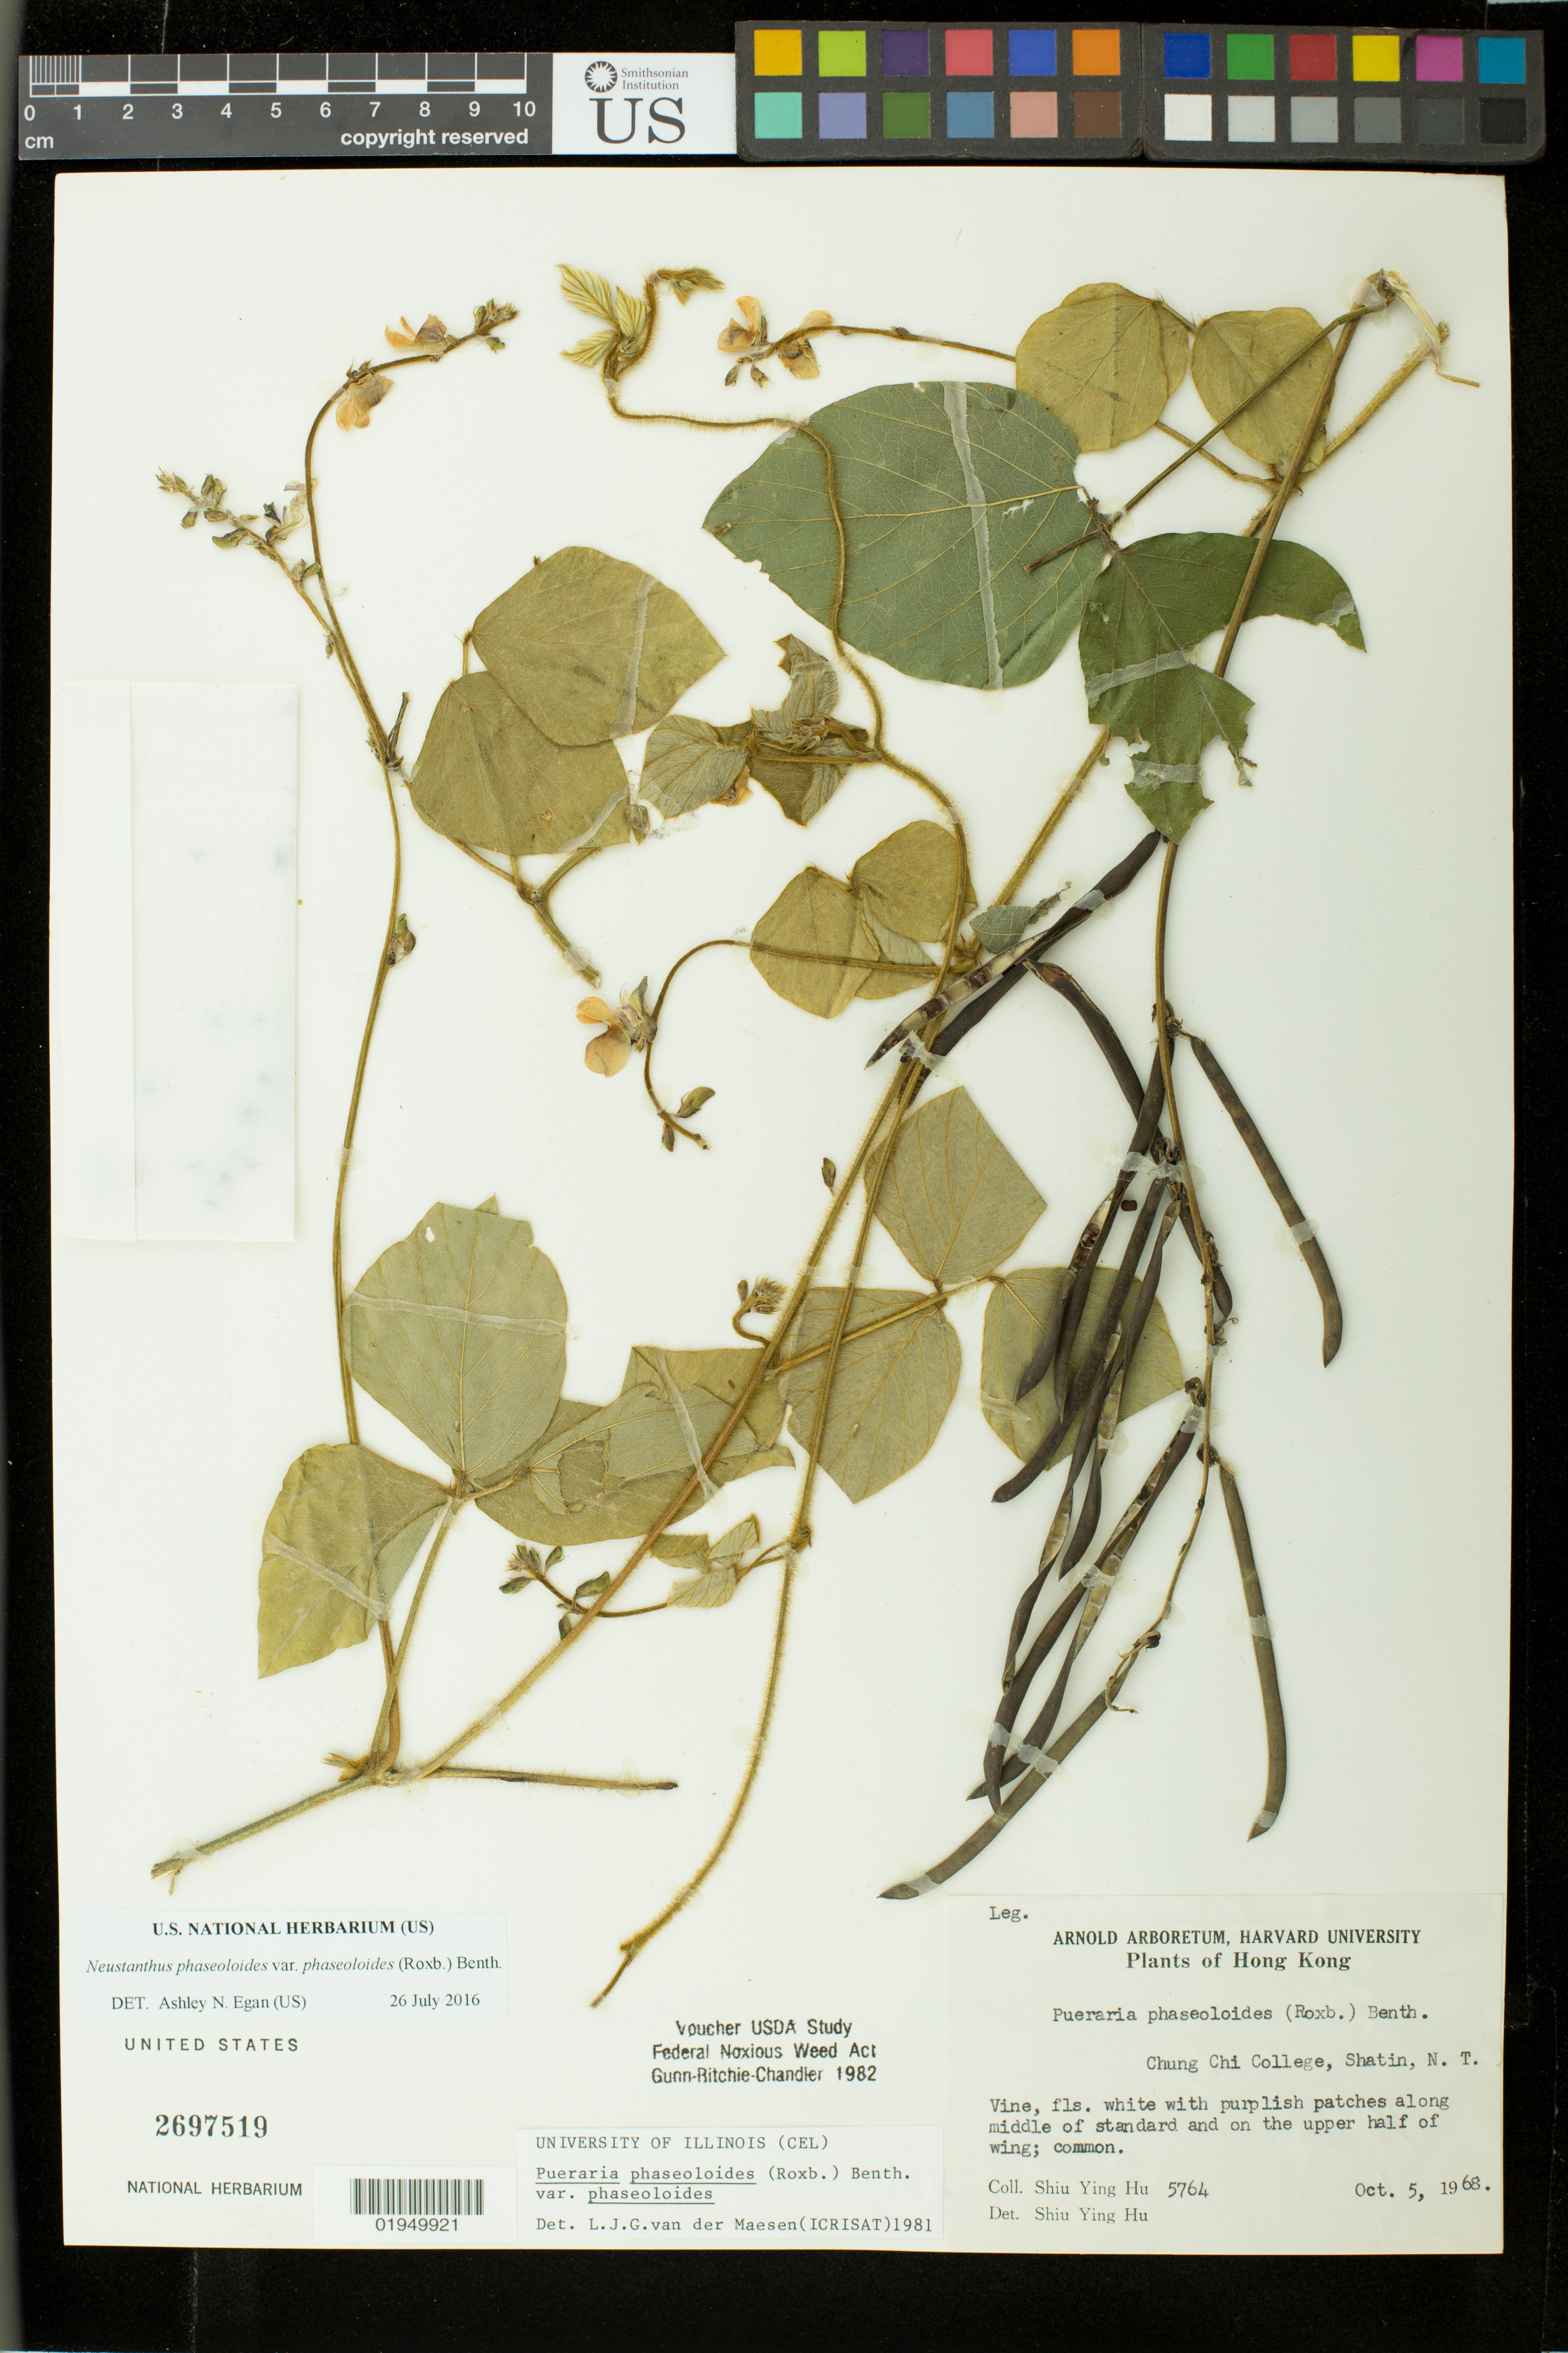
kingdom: Plantae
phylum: Tracheophyta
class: Magnoliopsida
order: Fabales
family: Fabaceae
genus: Neustanthus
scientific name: Neustanthus phaseoloides var. phaseoloides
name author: (Roxb.) Benth.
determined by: Egan, Ashley N., (US), Smithsonian Institution - National Museum of Natural History (UNITED STATES)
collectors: S. Y. Hu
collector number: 5764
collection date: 1968-10-05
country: China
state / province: Hong Kong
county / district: Sha Tin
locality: Chung Chi College, Shatin, N.T.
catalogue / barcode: US 2697519